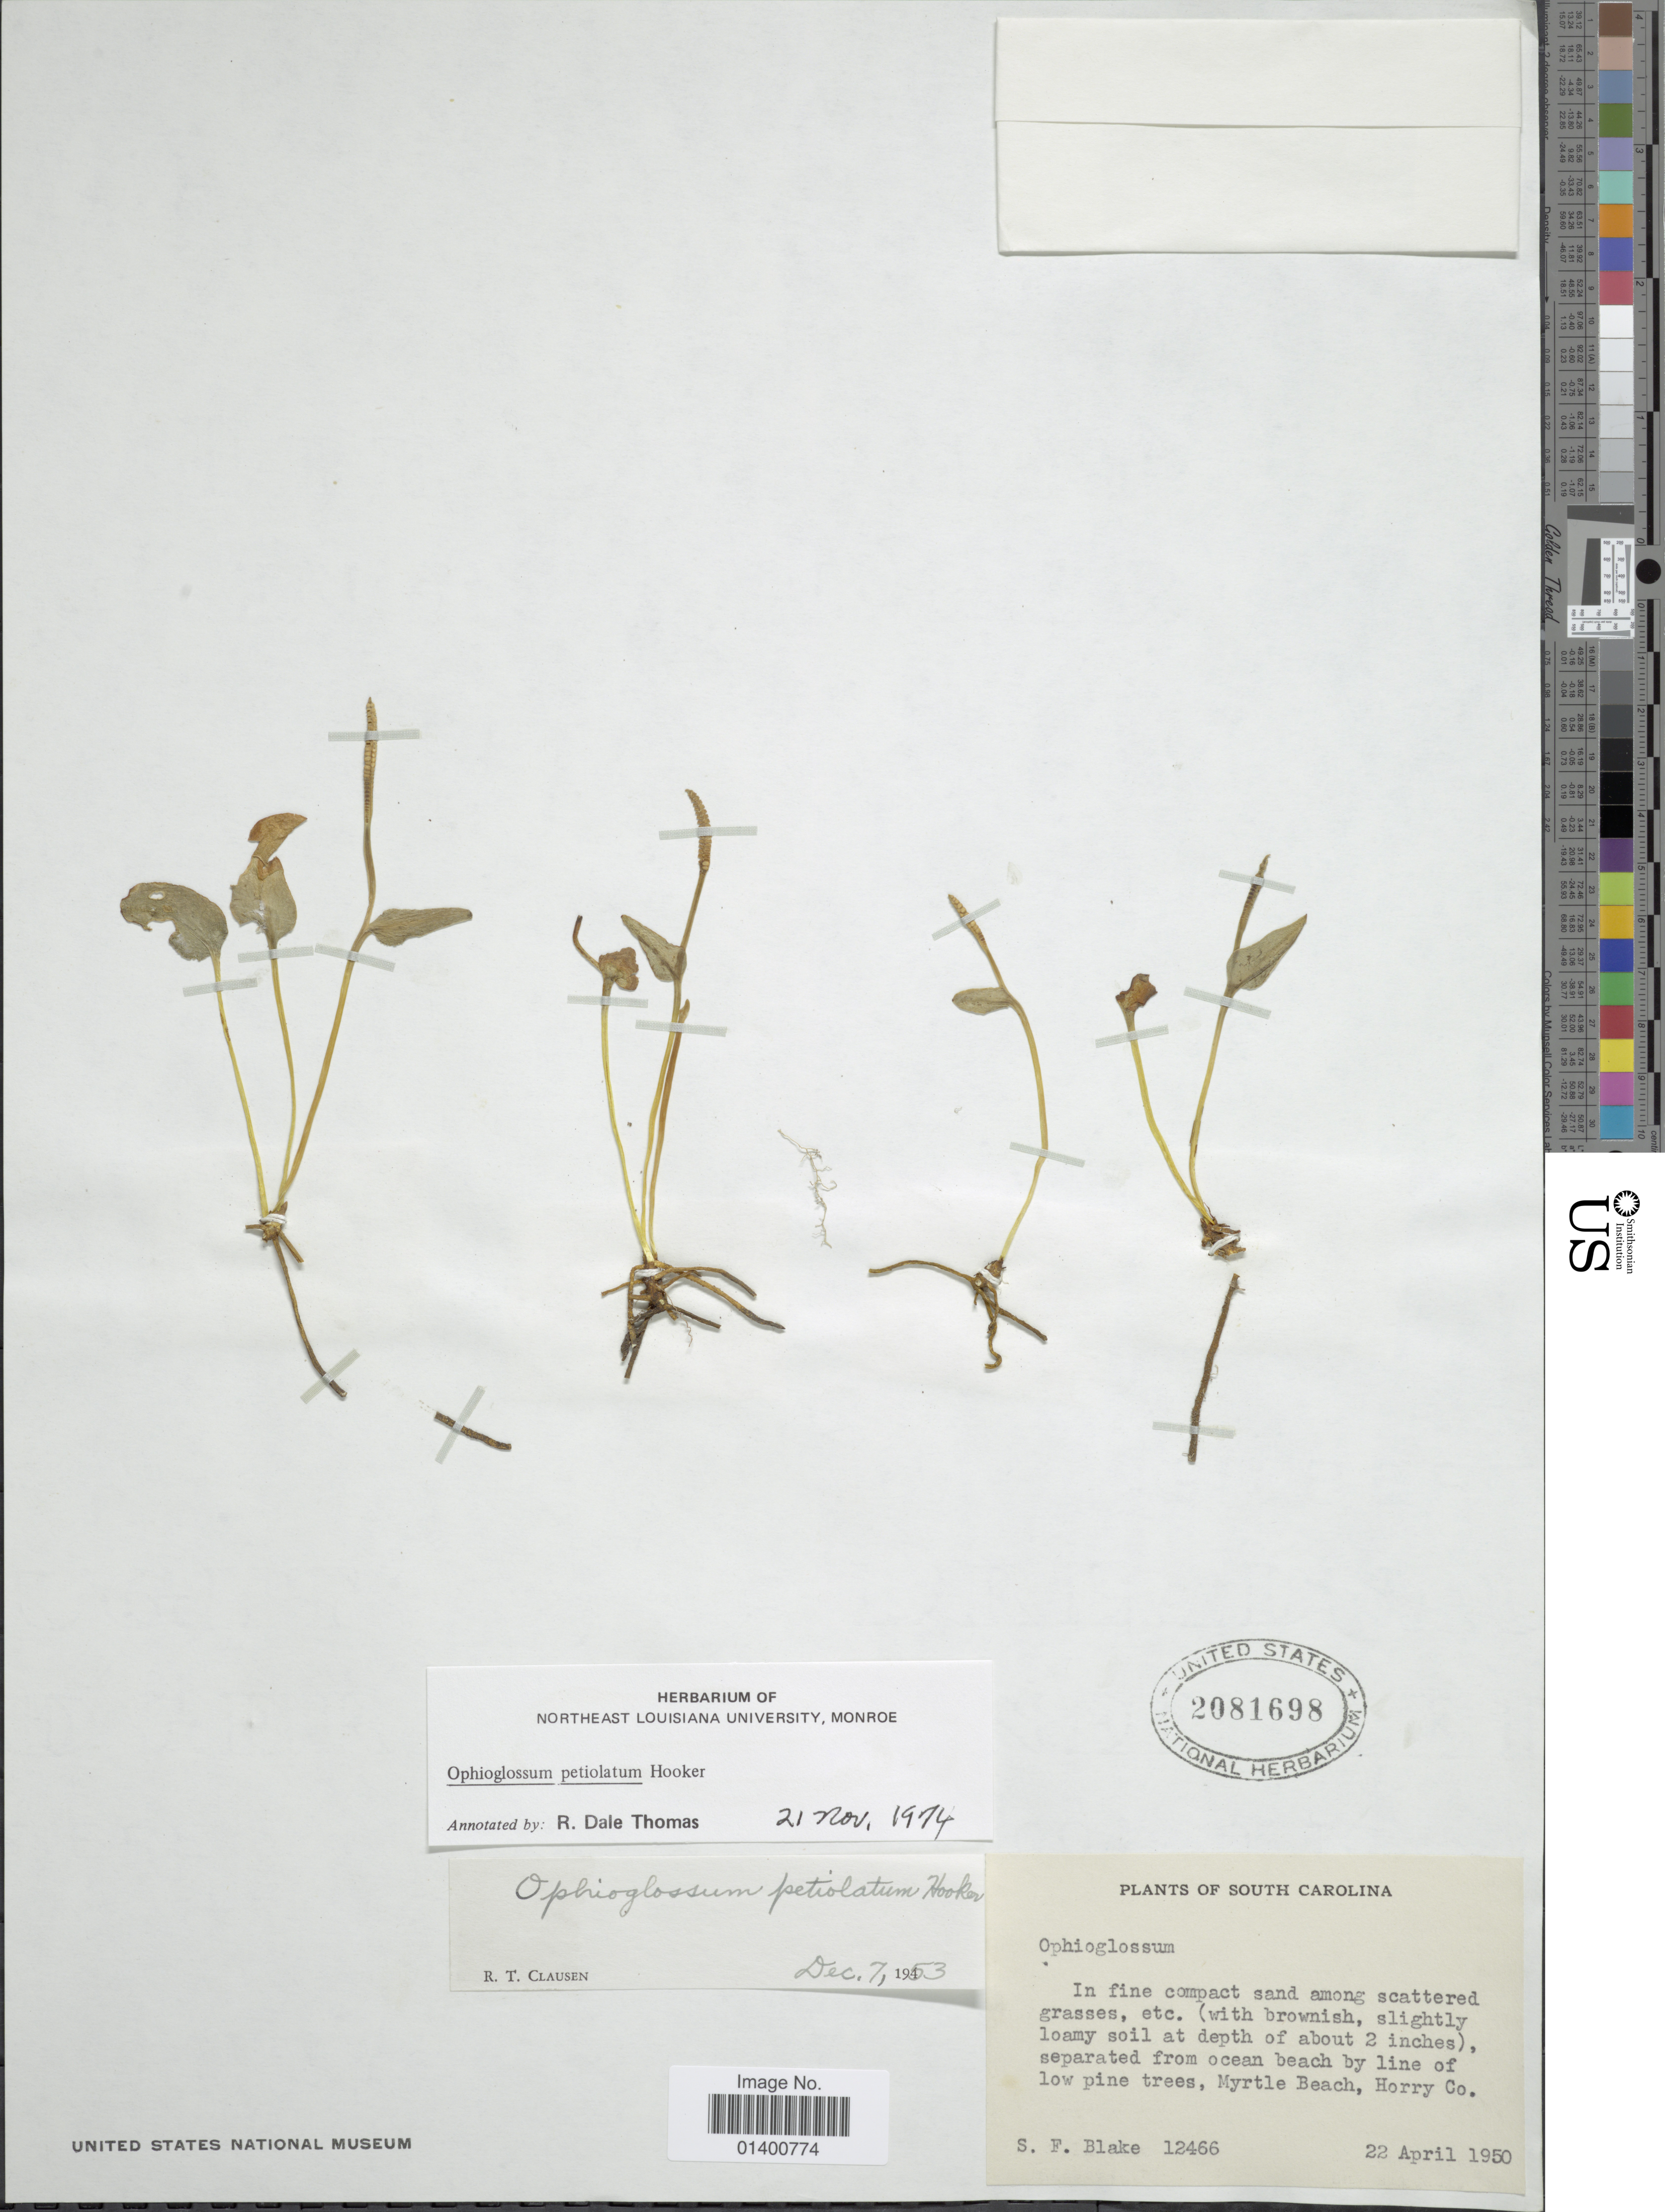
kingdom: Plantae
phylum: Tracheophyta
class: Polypodiopsida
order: Ophioglossales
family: Ophioglossaceae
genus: Ophioglossum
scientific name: Ophioglossum petiolatum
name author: Hook.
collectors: S. Blake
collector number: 12466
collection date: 1950-04-22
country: United States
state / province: South Carolina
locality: Myrtle Beach, Horry Co.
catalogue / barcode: US 2081698